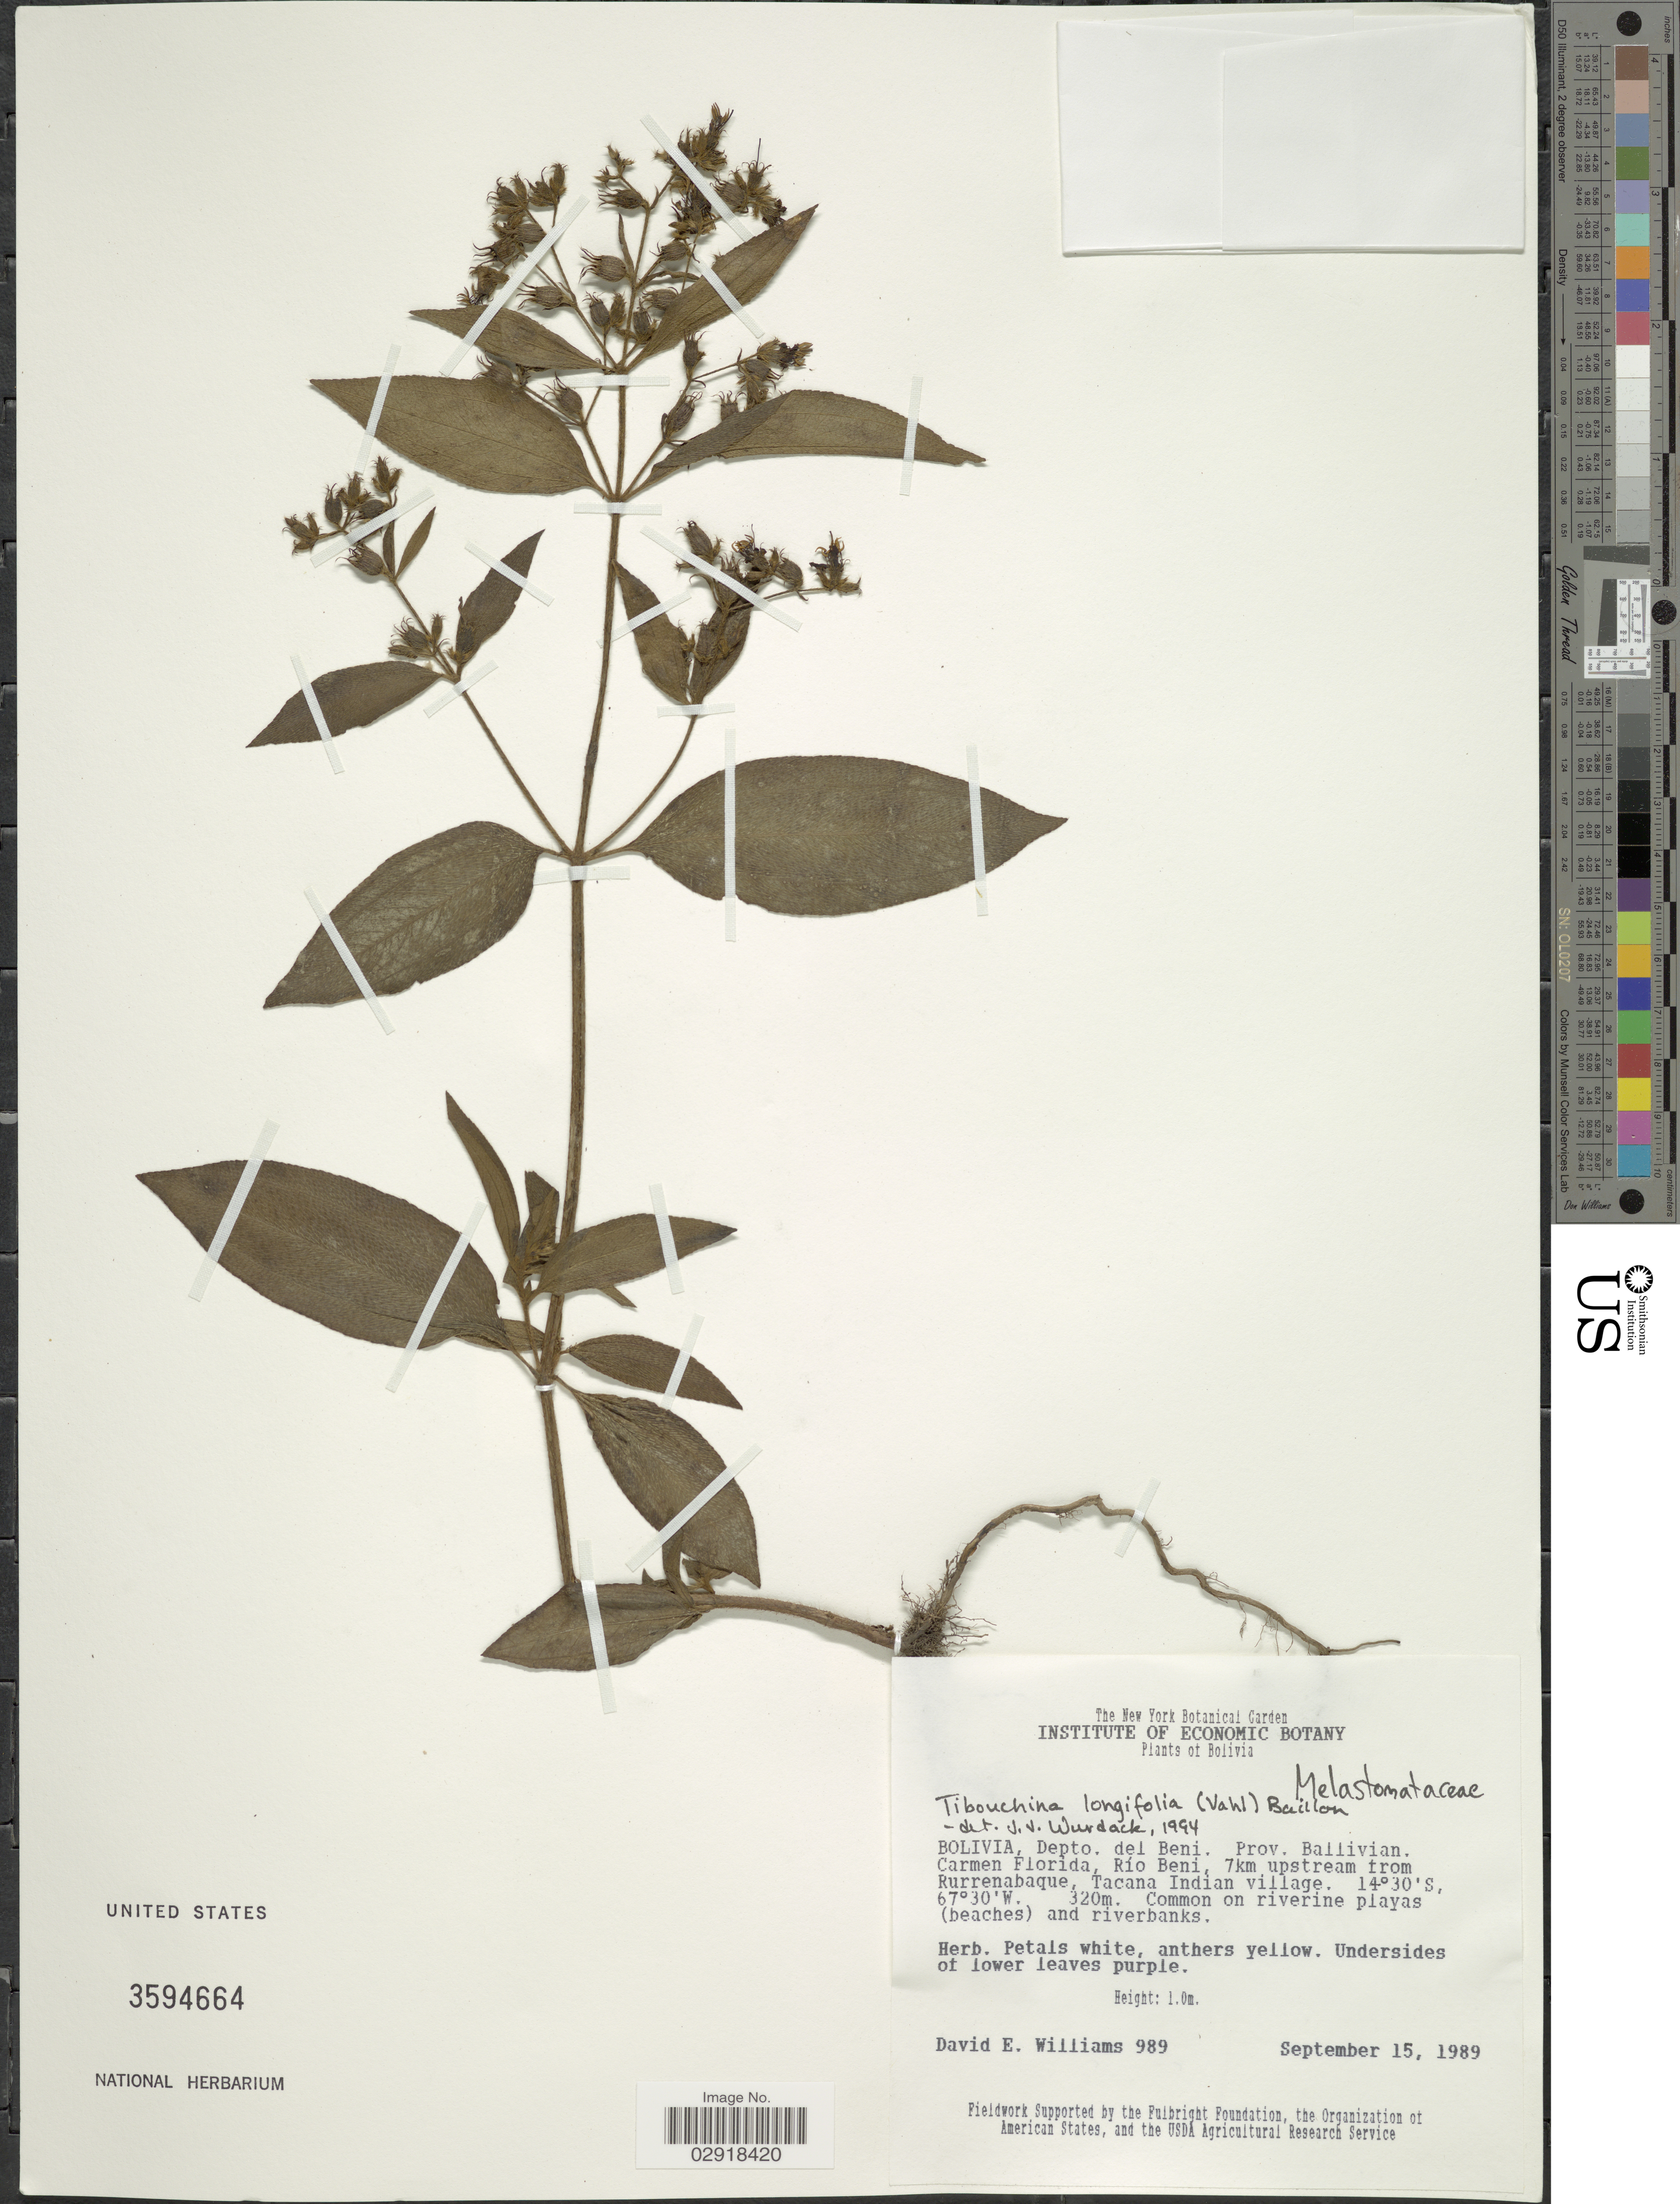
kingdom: Plantae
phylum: Tracheophyta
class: Magnoliopsida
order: Myrtales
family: Melastomataceae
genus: Chaetogastra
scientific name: Chaetogastra longifolia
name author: (Vahl) DC.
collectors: D. E. Williams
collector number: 989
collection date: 1989-09-15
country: Bolivia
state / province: Beni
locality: Depto. del Beni, Prov. Ballivian, Carmen Florida, Río Beni, 7km upstream from Rurrenabaque, Tacana Indian village.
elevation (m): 320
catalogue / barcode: US 3594664